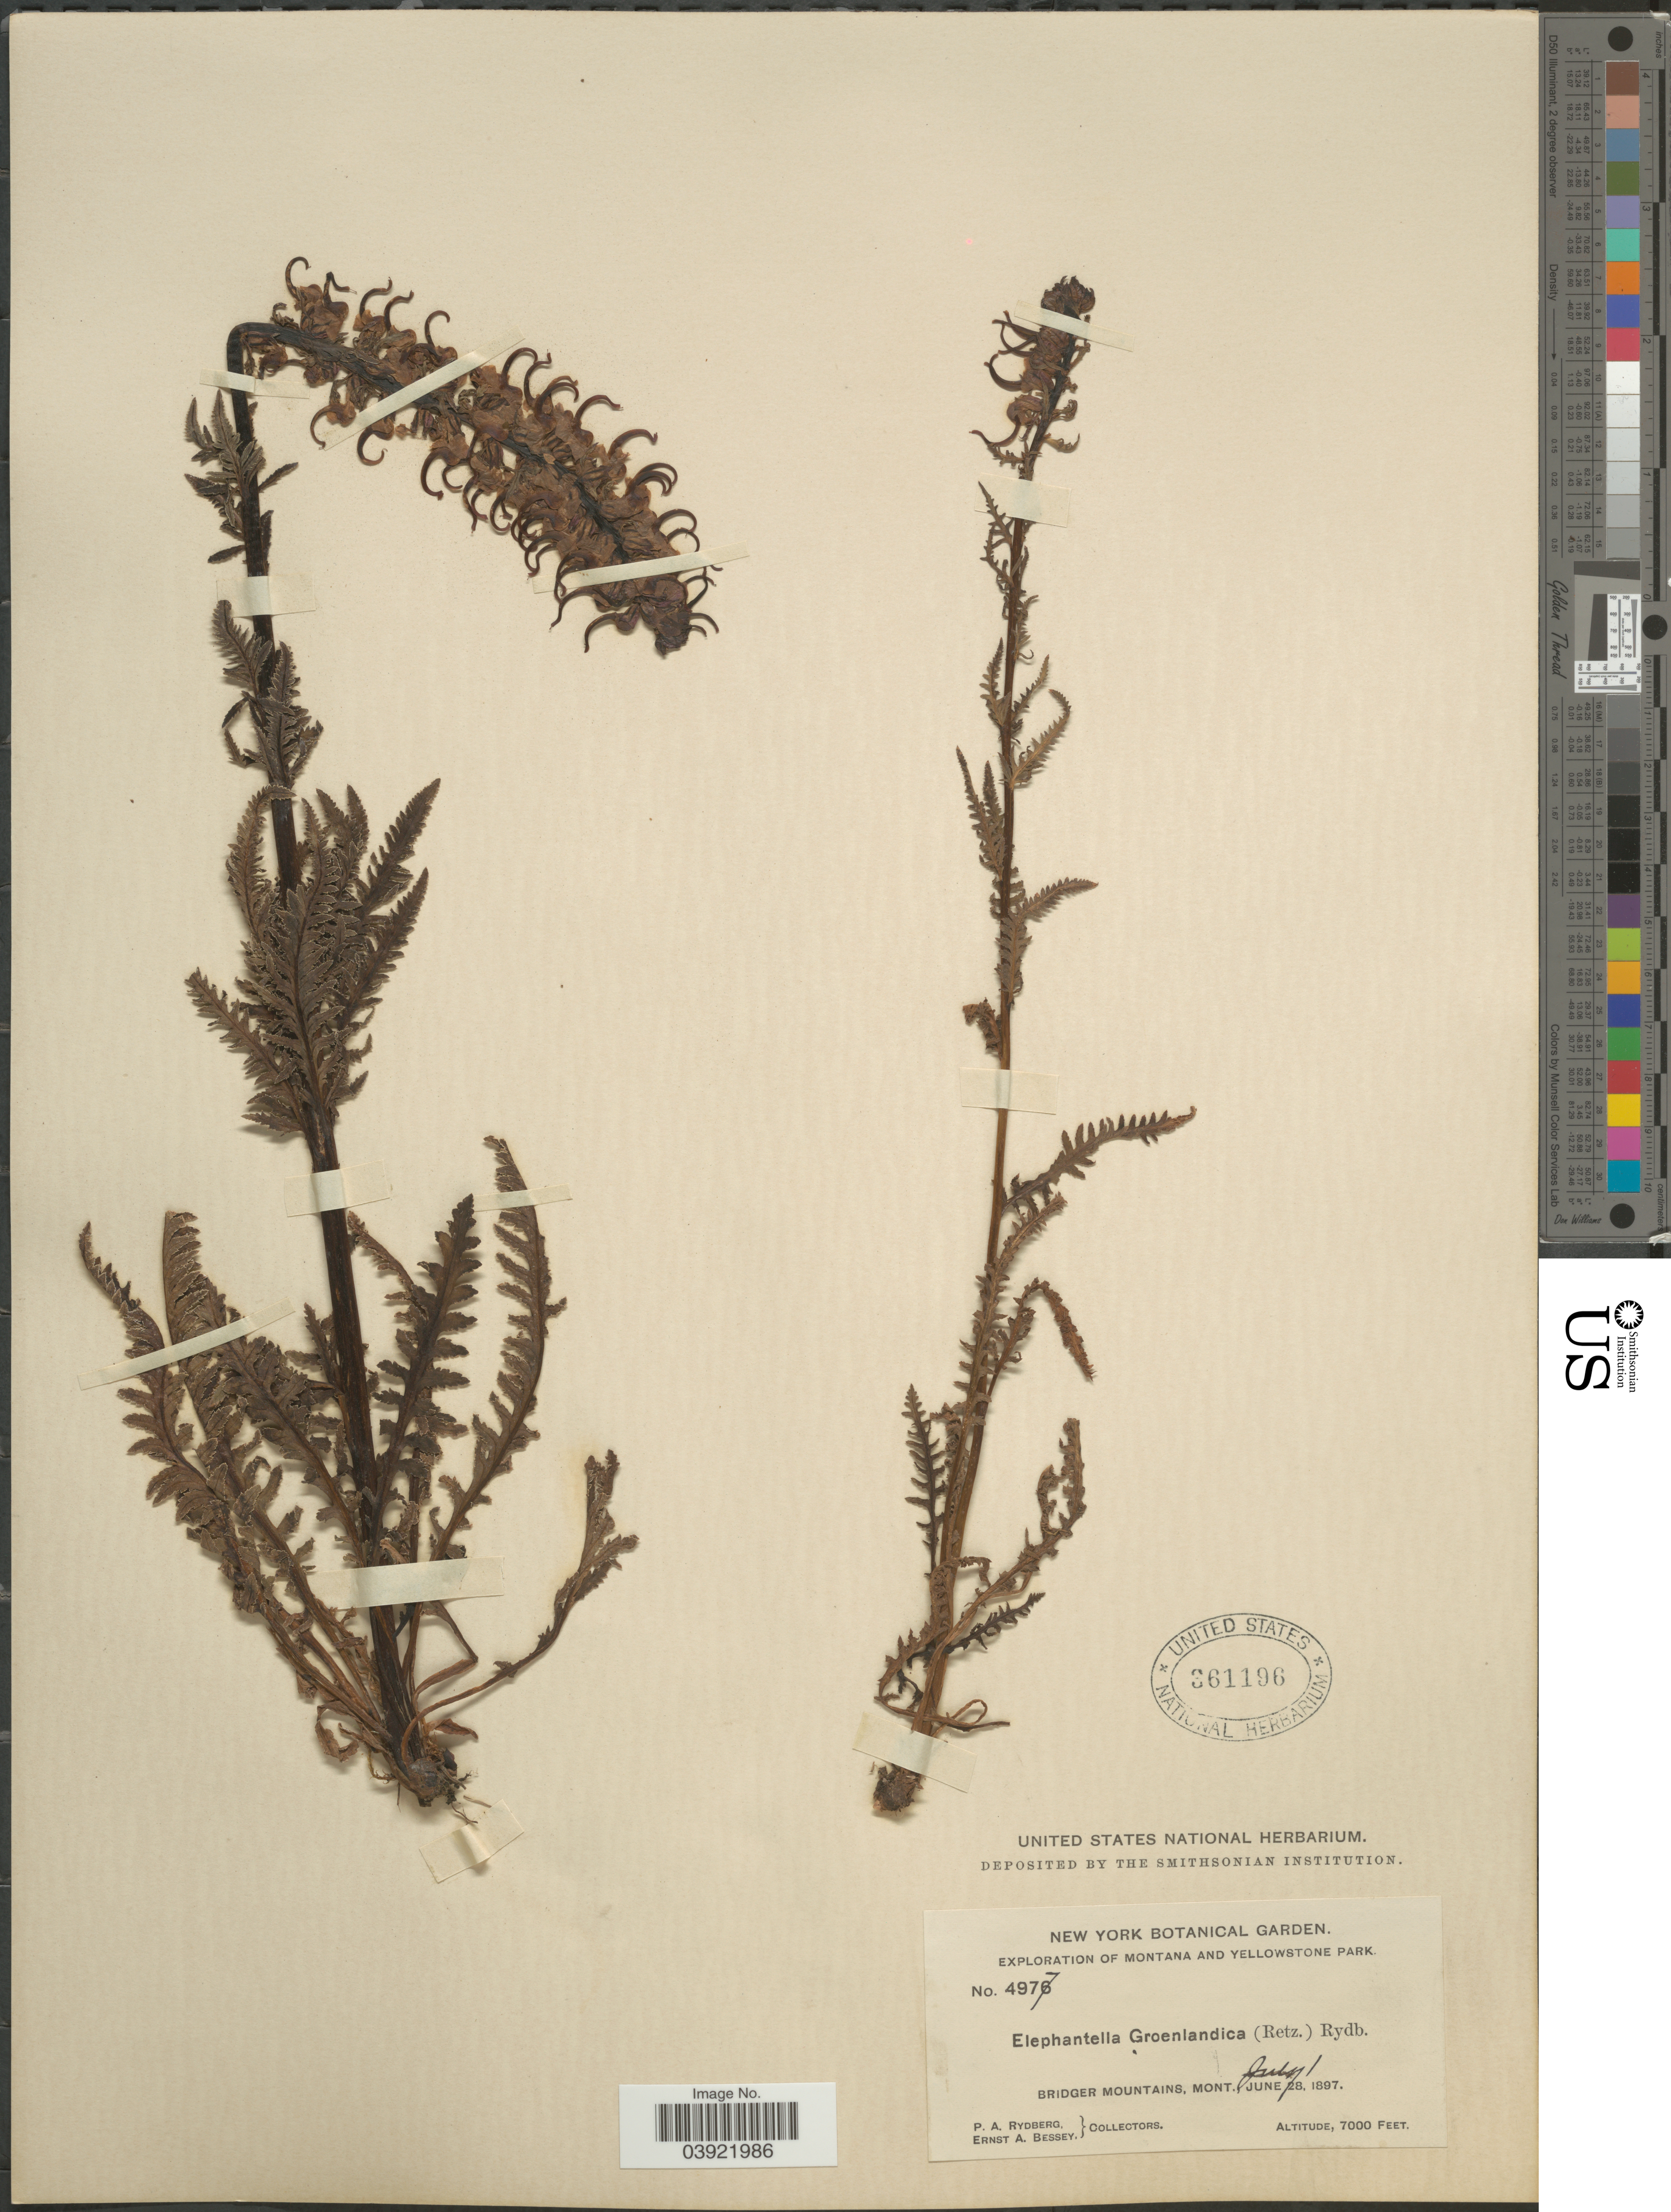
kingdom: Plantae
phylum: Tracheophyta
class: Magnoliopsida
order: Lamiales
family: Orobanchaceae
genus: Pedicularis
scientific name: Pedicularis groenlandica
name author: Retz.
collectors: P. A. Rydberg & E. A. Bessey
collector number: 4977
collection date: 1897-06-01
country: United States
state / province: Montana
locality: Yellowstone Park. Bridger Mountains.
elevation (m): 2134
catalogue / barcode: US 361196